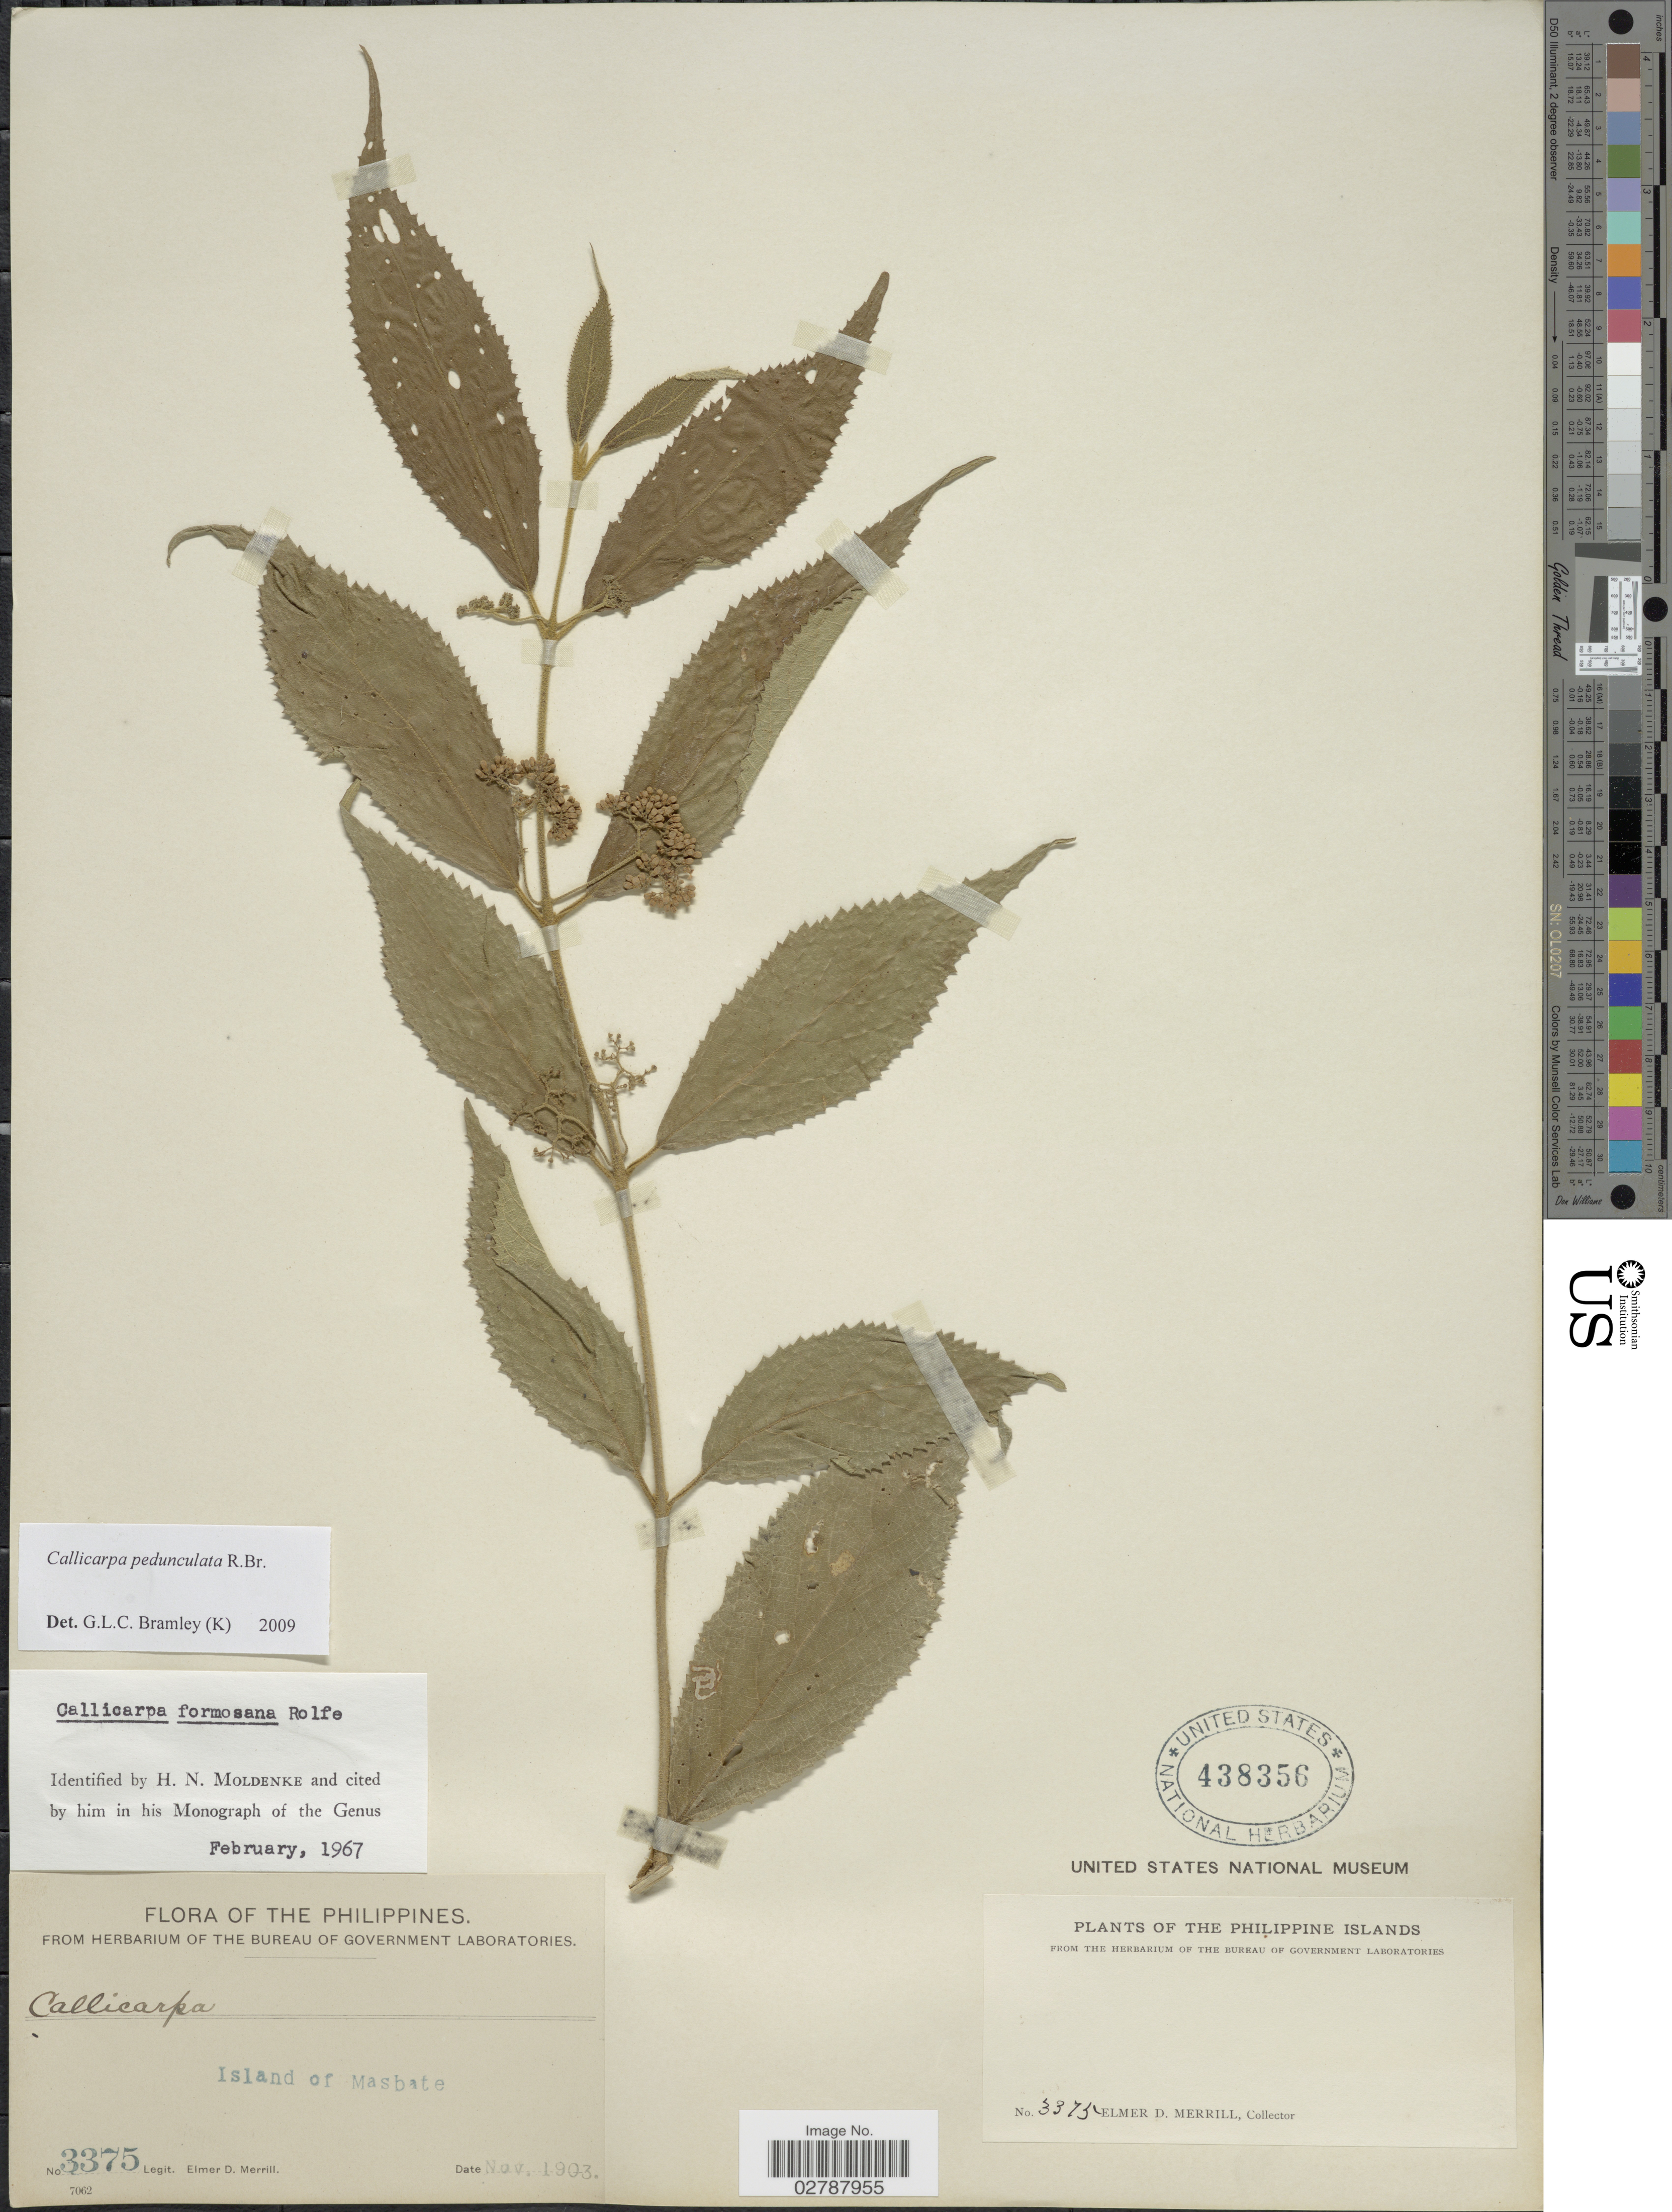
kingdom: Plantae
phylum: Tracheophyta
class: Magnoliopsida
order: Lamiales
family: Lamiaceae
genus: Callicarpa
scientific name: Callicarpa pedunculata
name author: R. Br.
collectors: E. D. Merrill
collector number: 3375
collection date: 1903-11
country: Philippines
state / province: Bicol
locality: Island of Masbate. Philippine Islands.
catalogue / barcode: US 438356